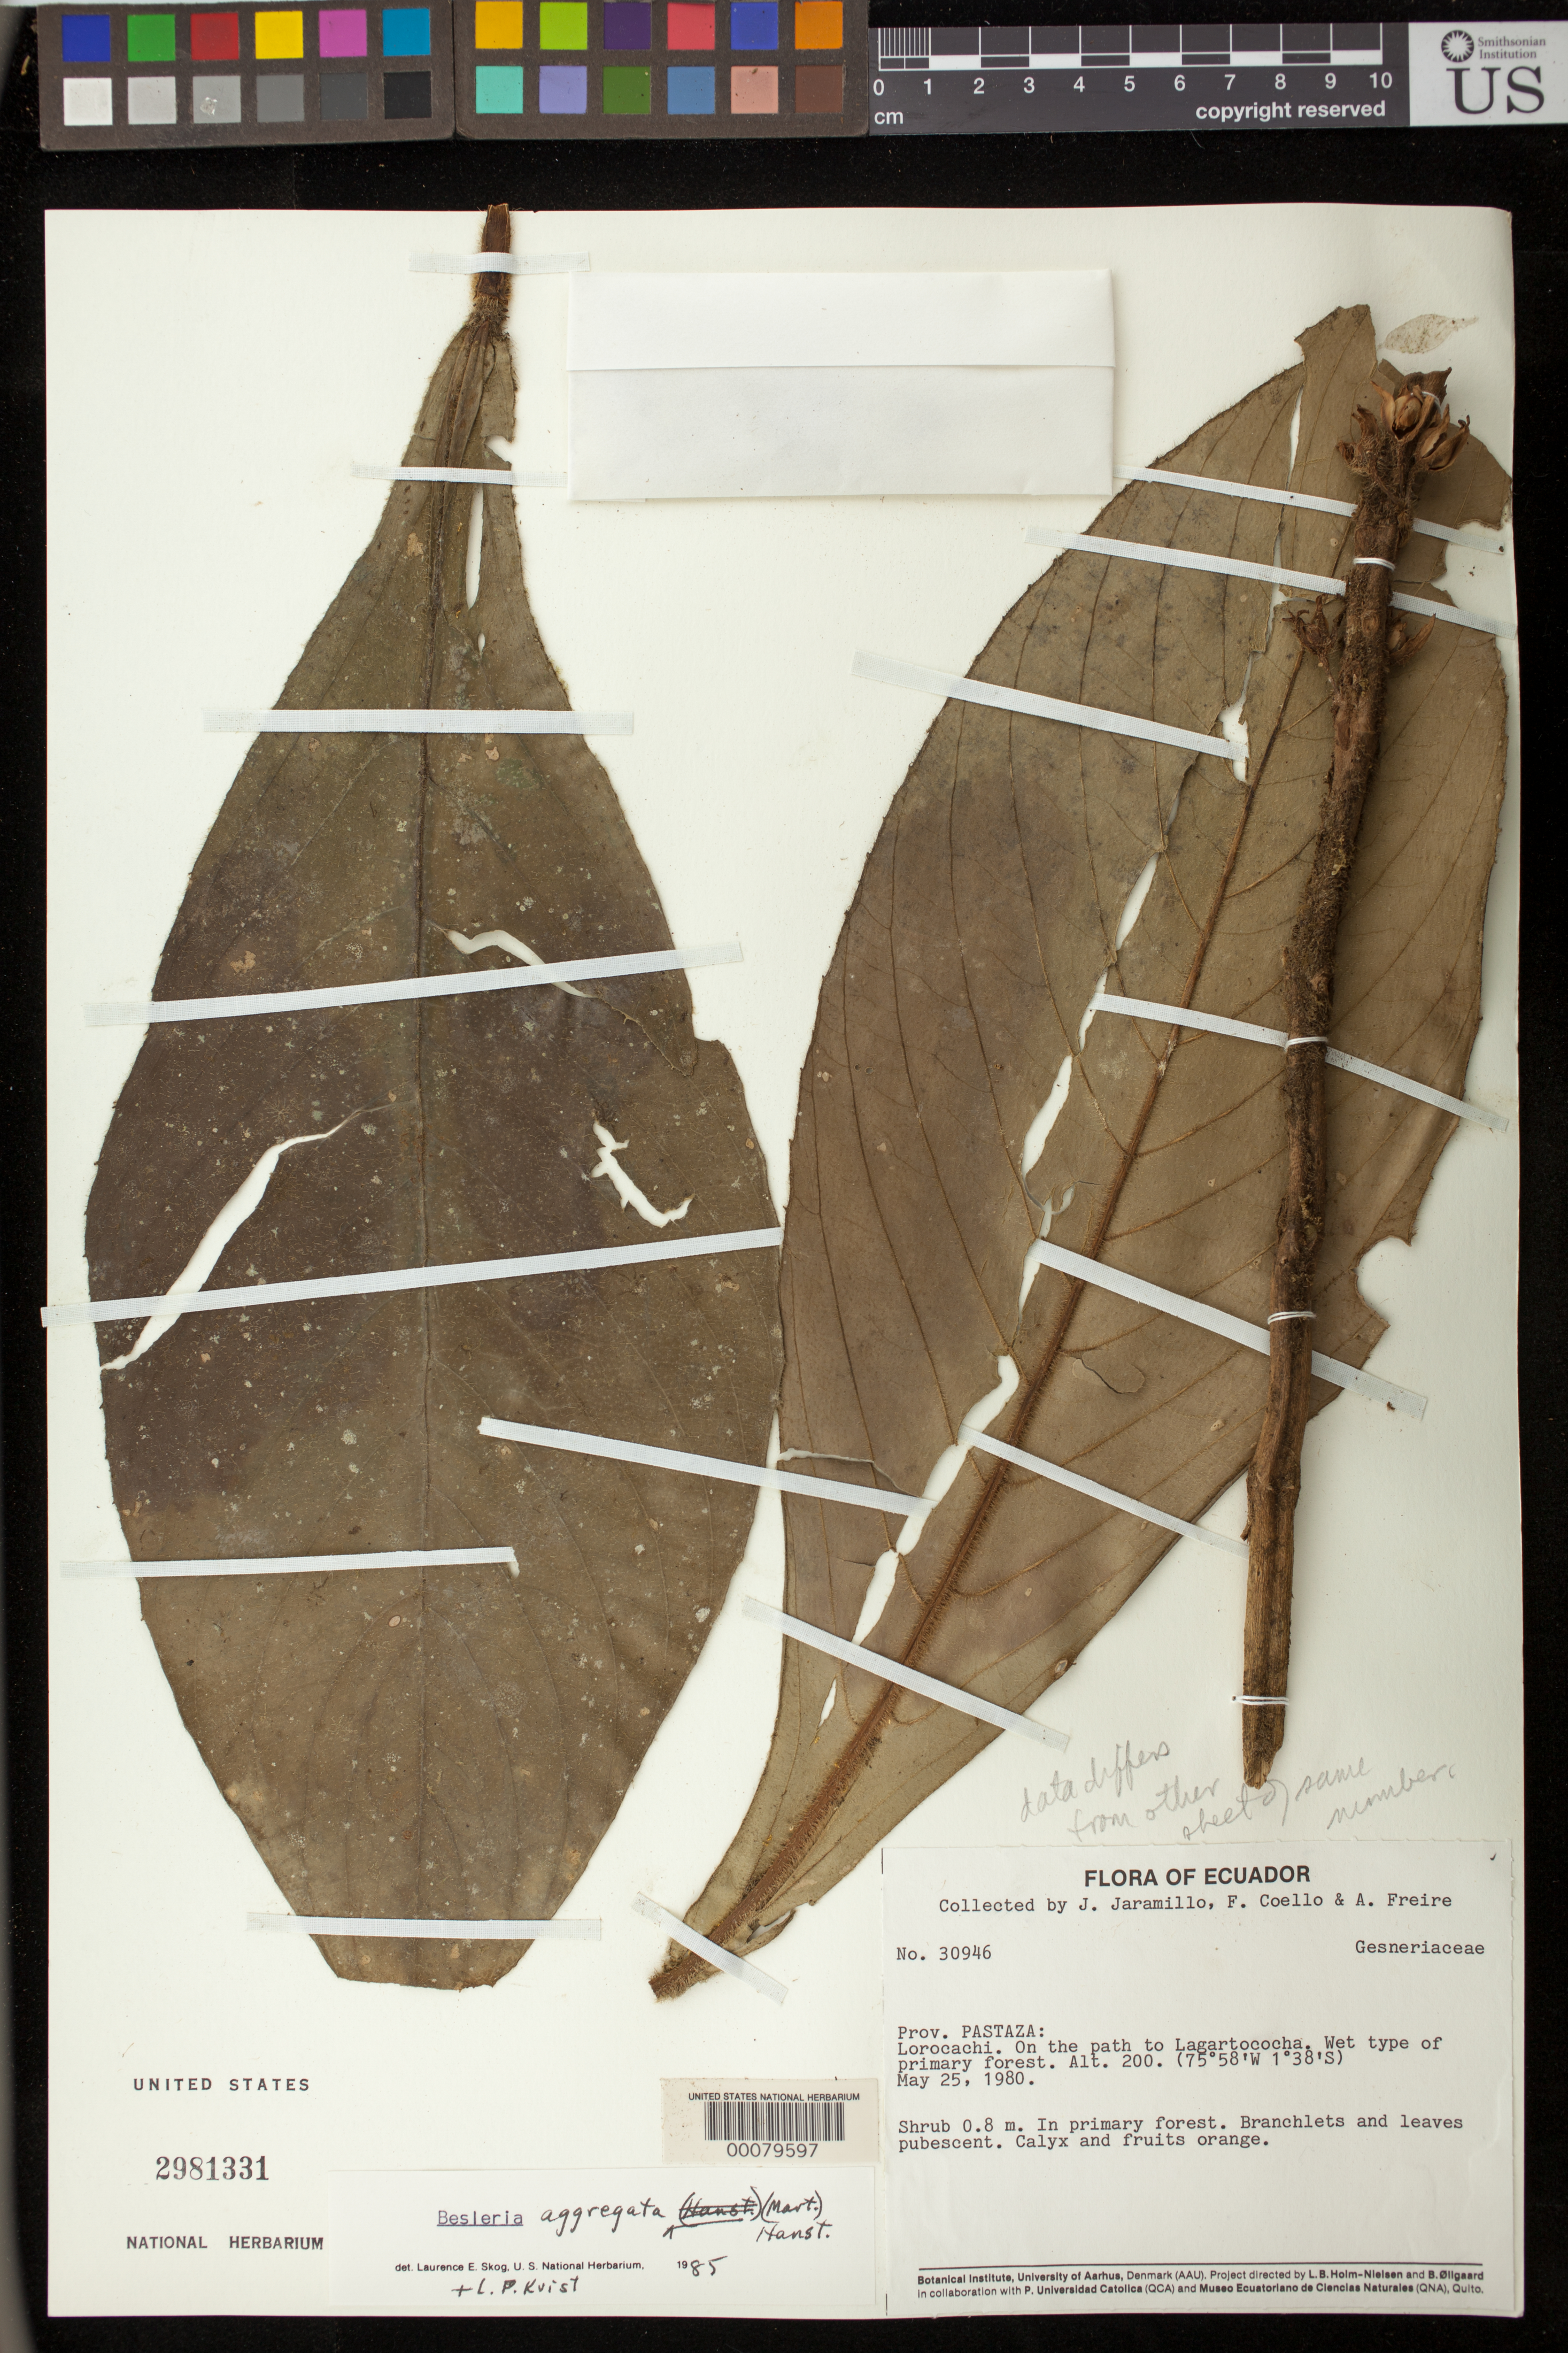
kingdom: Plantae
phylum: Tracheophyta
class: Magnoliopsida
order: Lamiales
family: Gesneriaceae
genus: Besleria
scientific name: Besleria aggregata var. aggregata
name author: (Mart.) Hanst.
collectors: J. L. Jaramillo, F. Coello & A. Freire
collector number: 30946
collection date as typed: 25 May 1980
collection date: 1980-05-25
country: Ecuador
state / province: Pastaza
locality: Lorocachi, on the path to Lugartococha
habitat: Wet type of primary forest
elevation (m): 200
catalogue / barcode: US 2981331